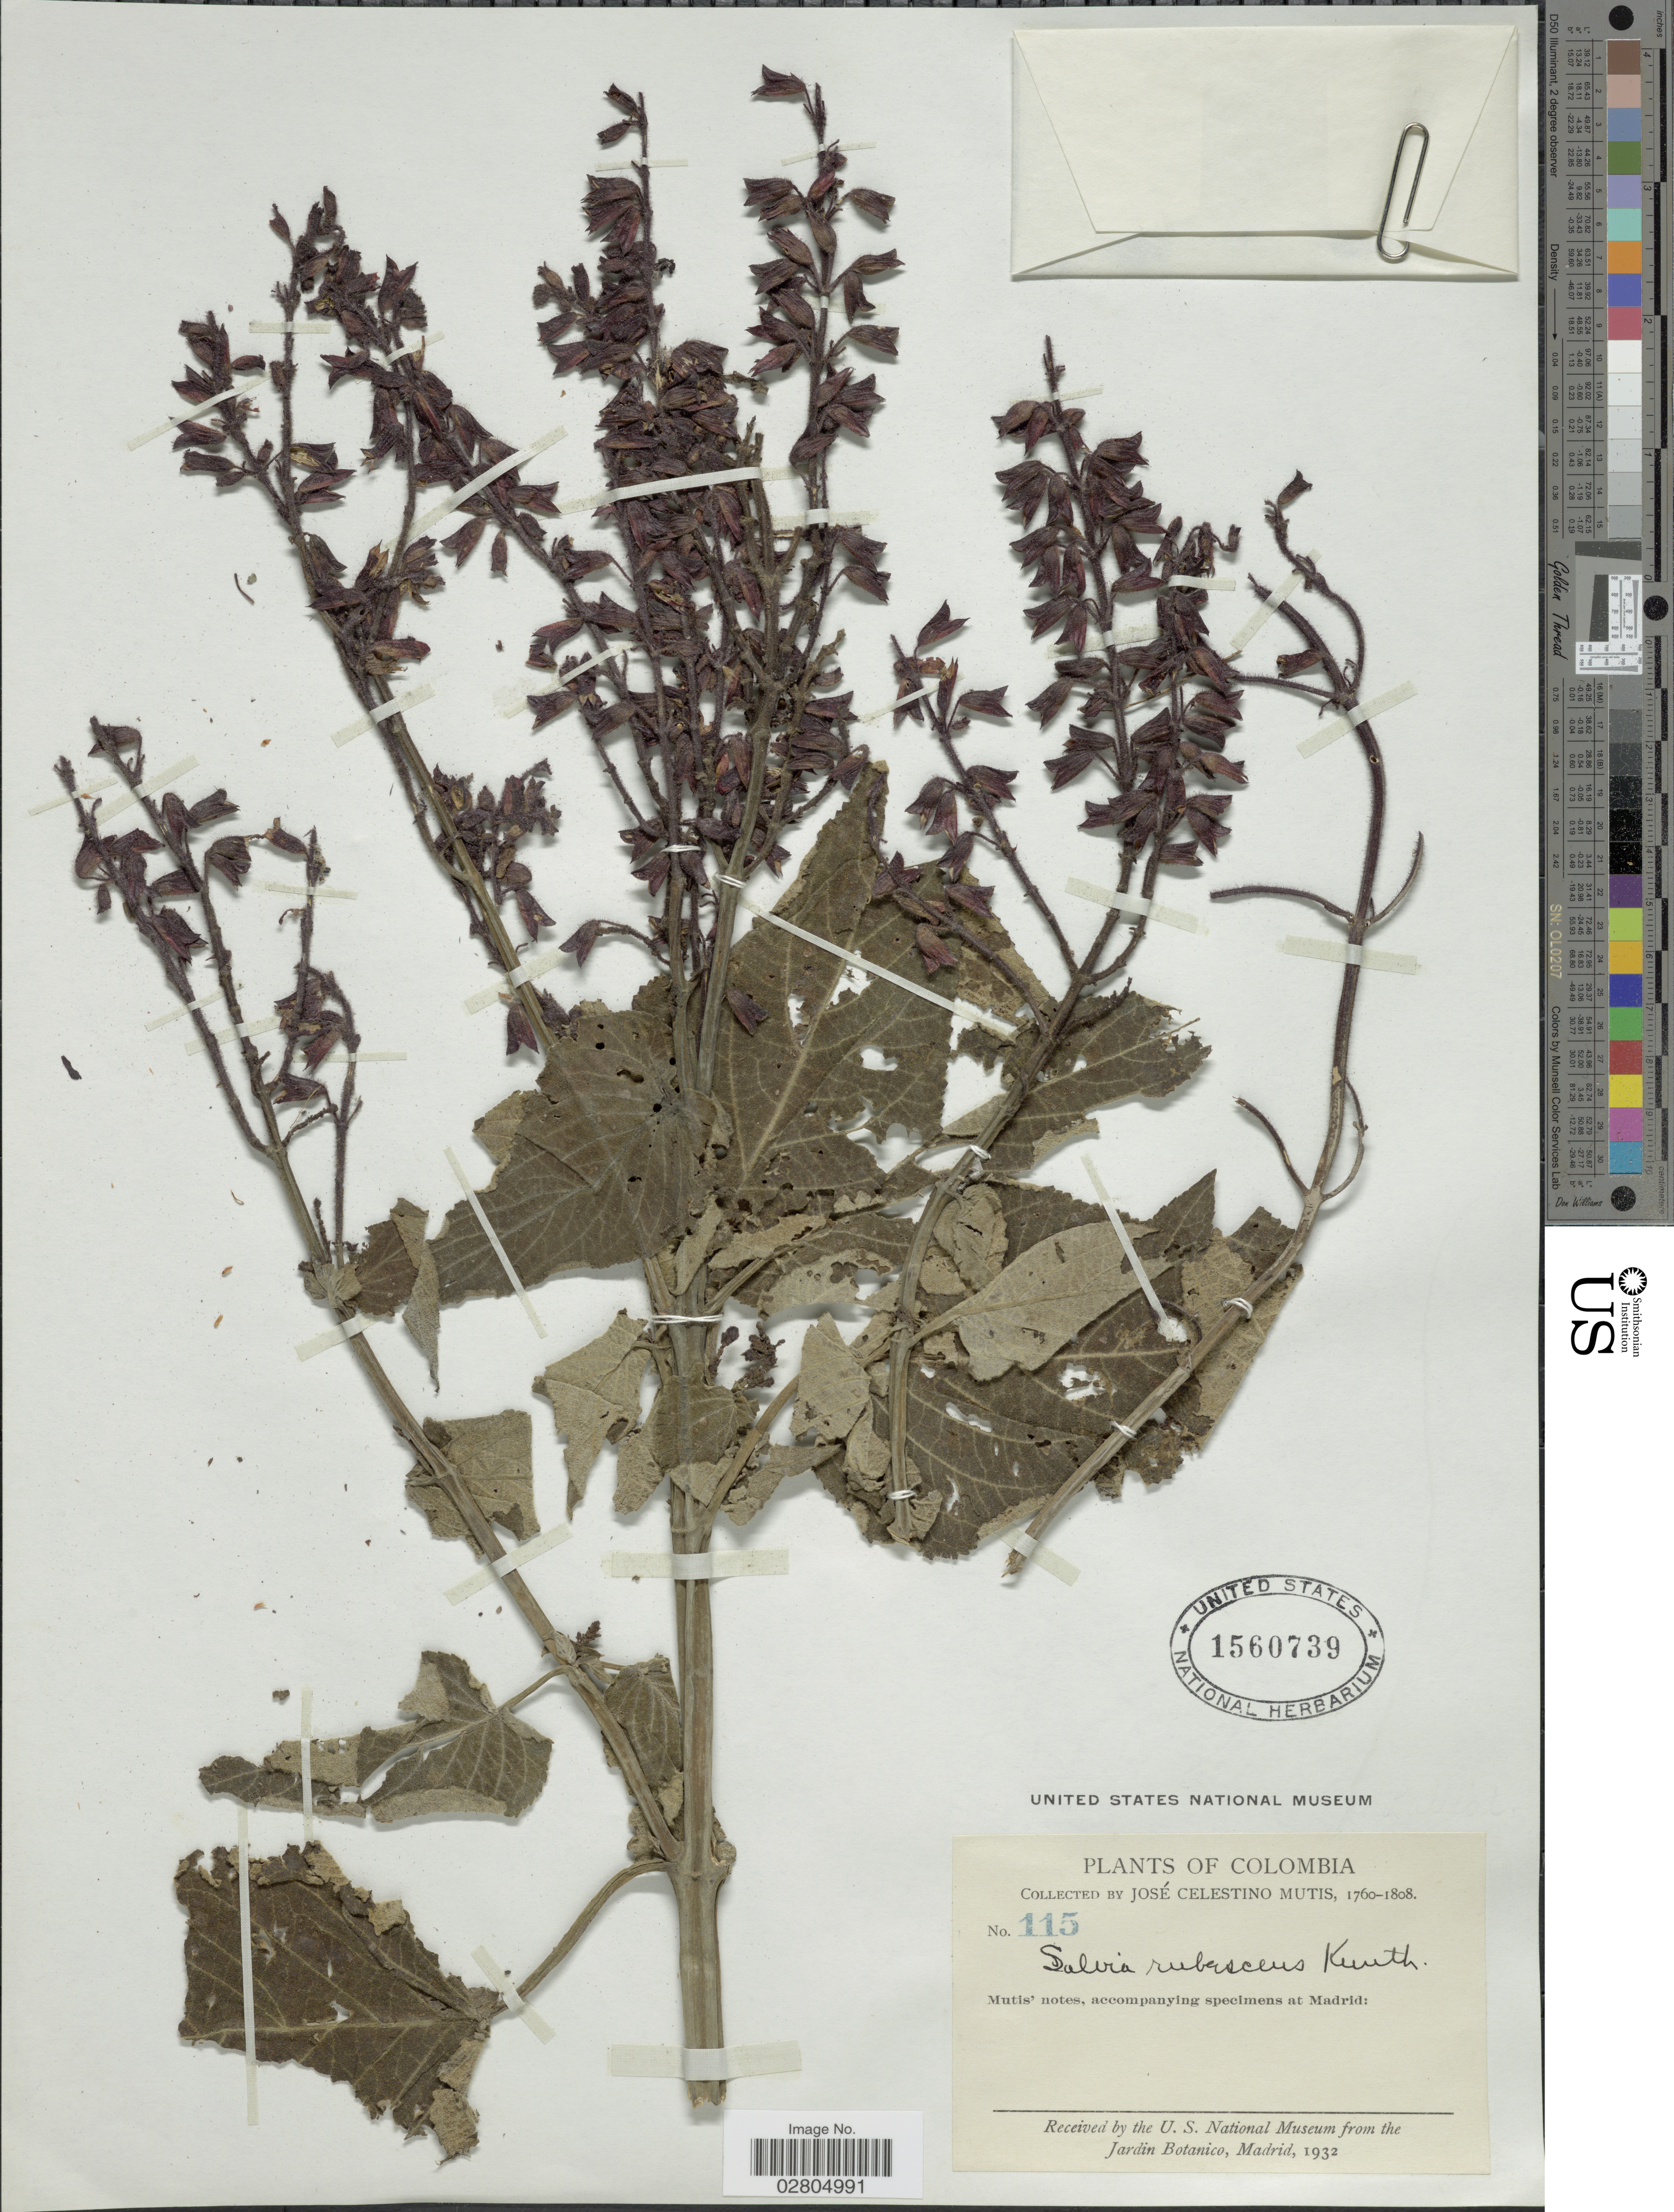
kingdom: Plantae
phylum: Tracheophyta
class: Magnoliopsida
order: Lamiales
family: Lamiaceae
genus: Salvia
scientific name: Salvia rubescens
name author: Kunth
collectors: J. C. B. Mutis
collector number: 115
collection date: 1760/1808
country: Colombia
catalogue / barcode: US 1560739